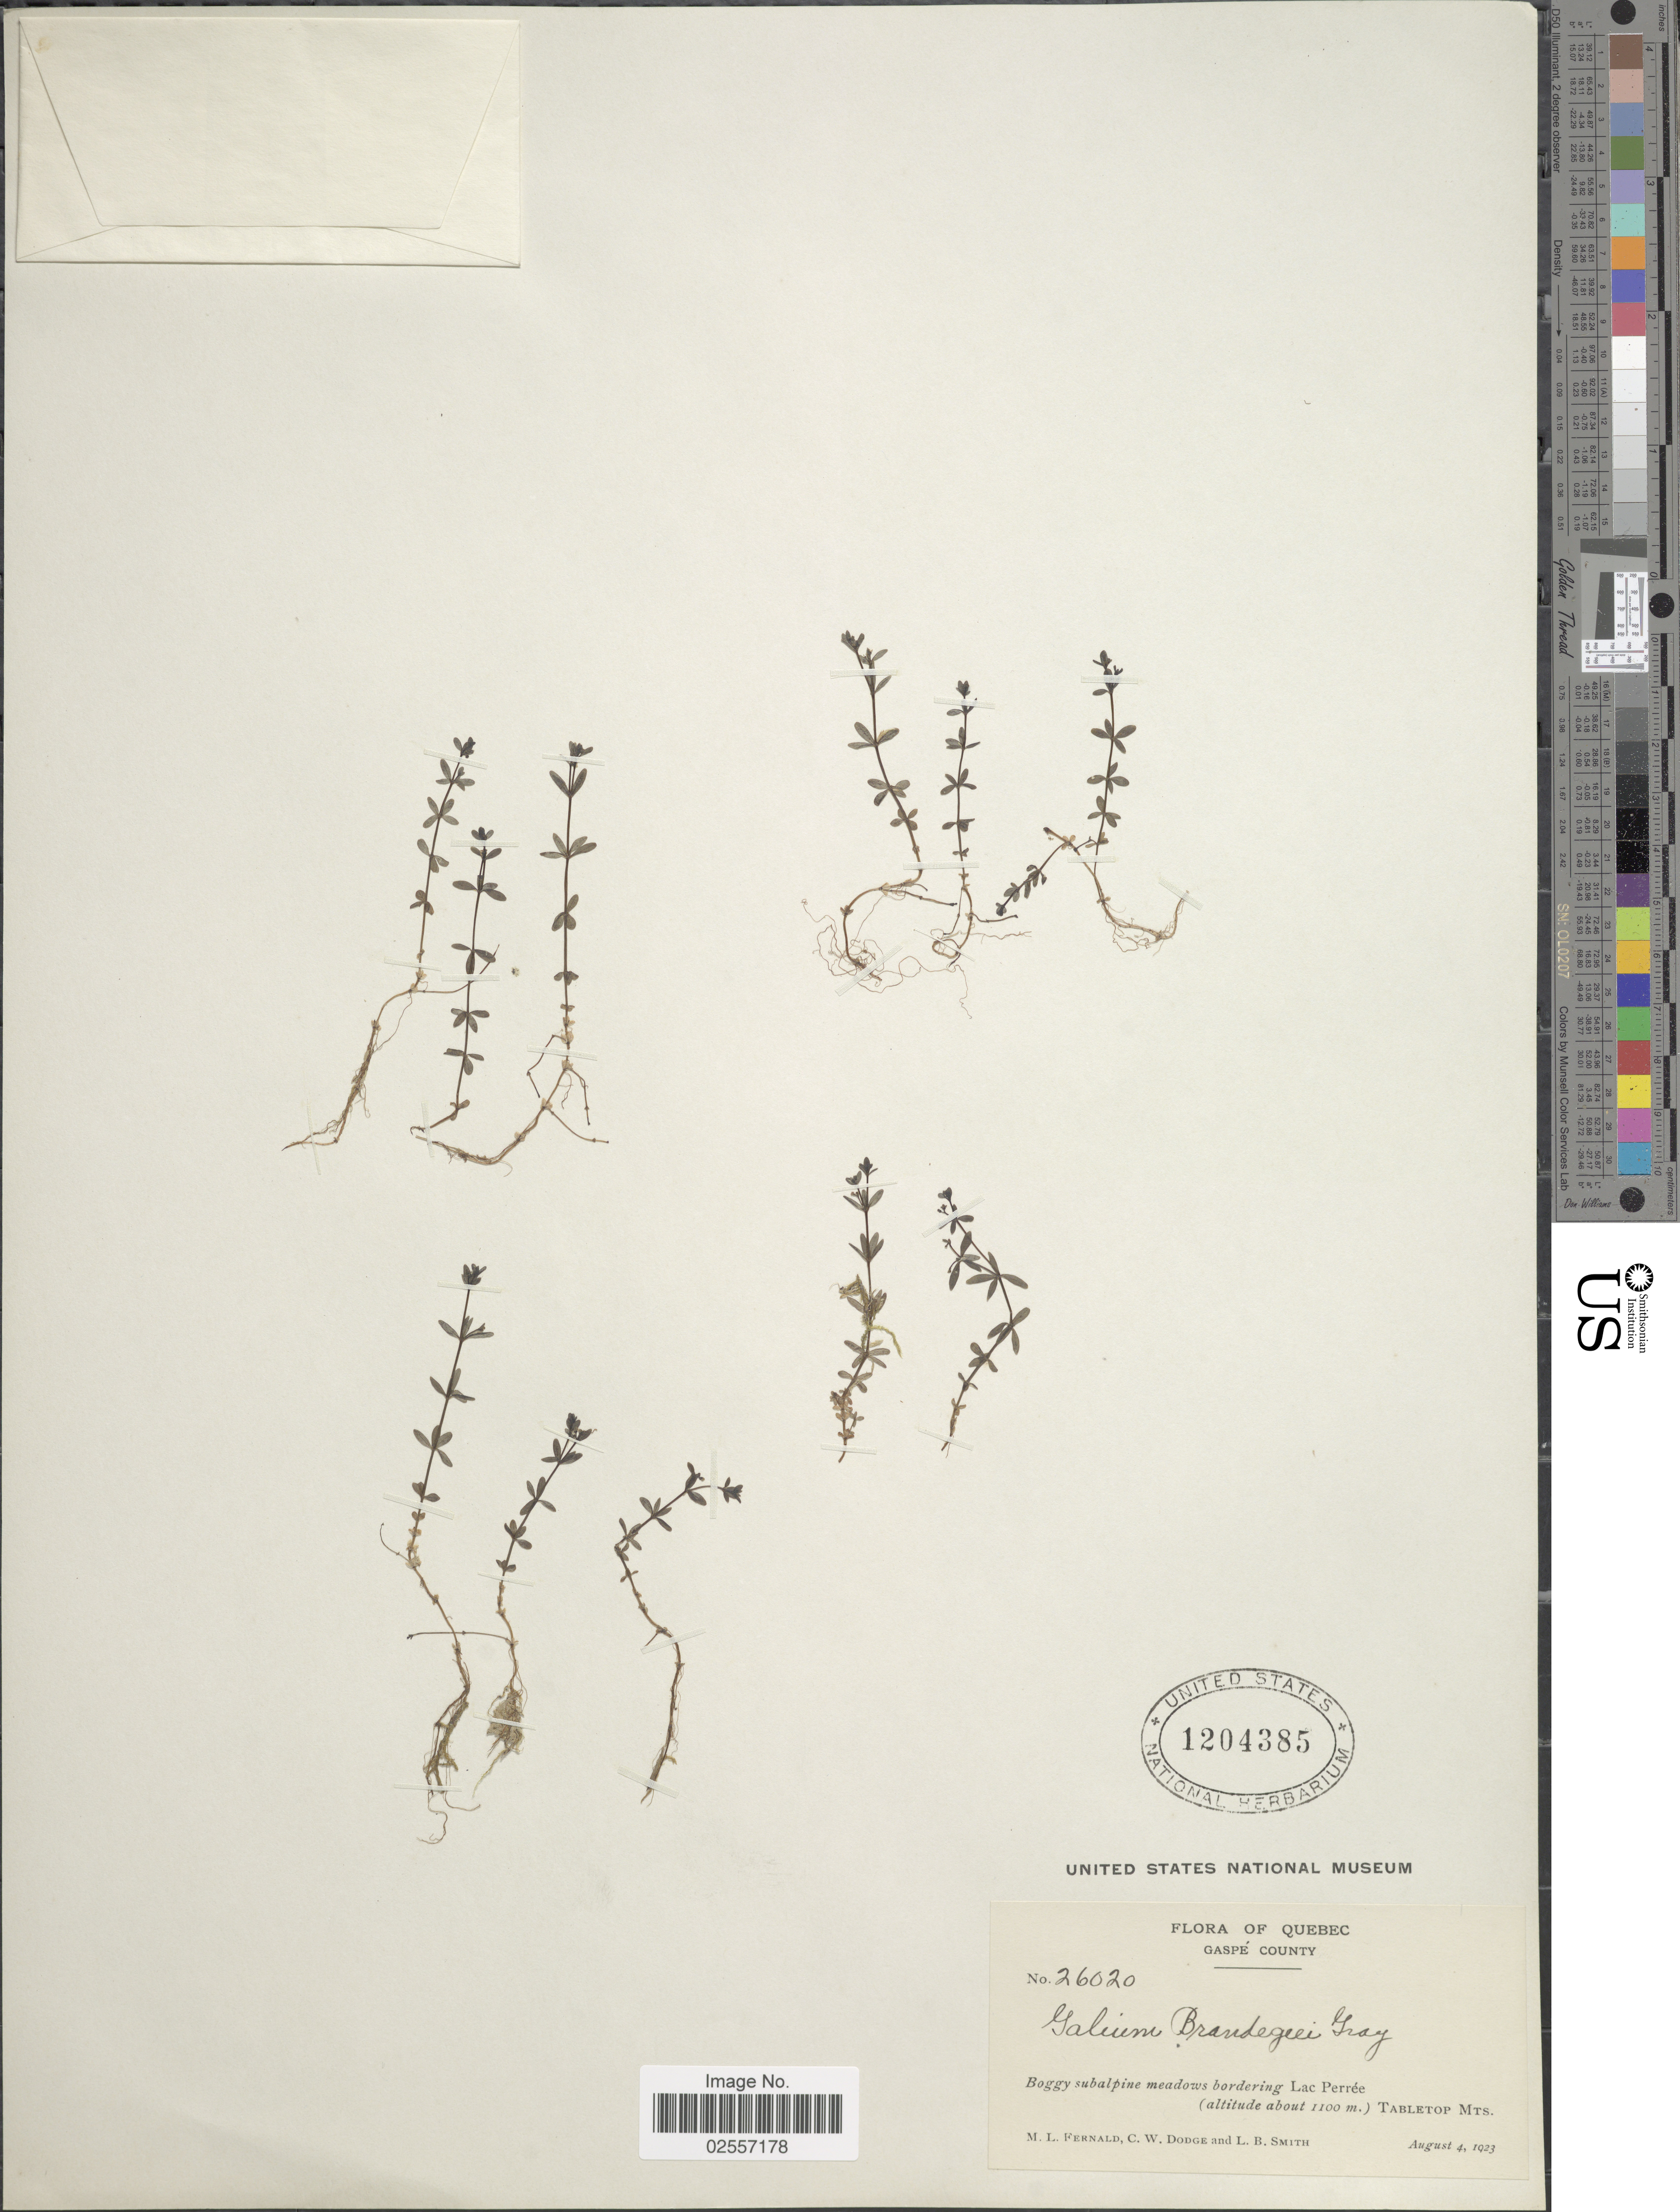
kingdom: Plantae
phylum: Tracheophyta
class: Magnoliopsida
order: Gentianales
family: Rubiaceae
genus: Galium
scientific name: Galium brandegeei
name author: A. Gray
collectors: M. L. Fernald, C. Dodge & L. Smith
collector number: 26020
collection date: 1923-08-04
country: Canada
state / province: Quebec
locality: Gaspé County. Bordering Lac Perrée. Tabletop Mts.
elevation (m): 1100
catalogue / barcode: US 1204385